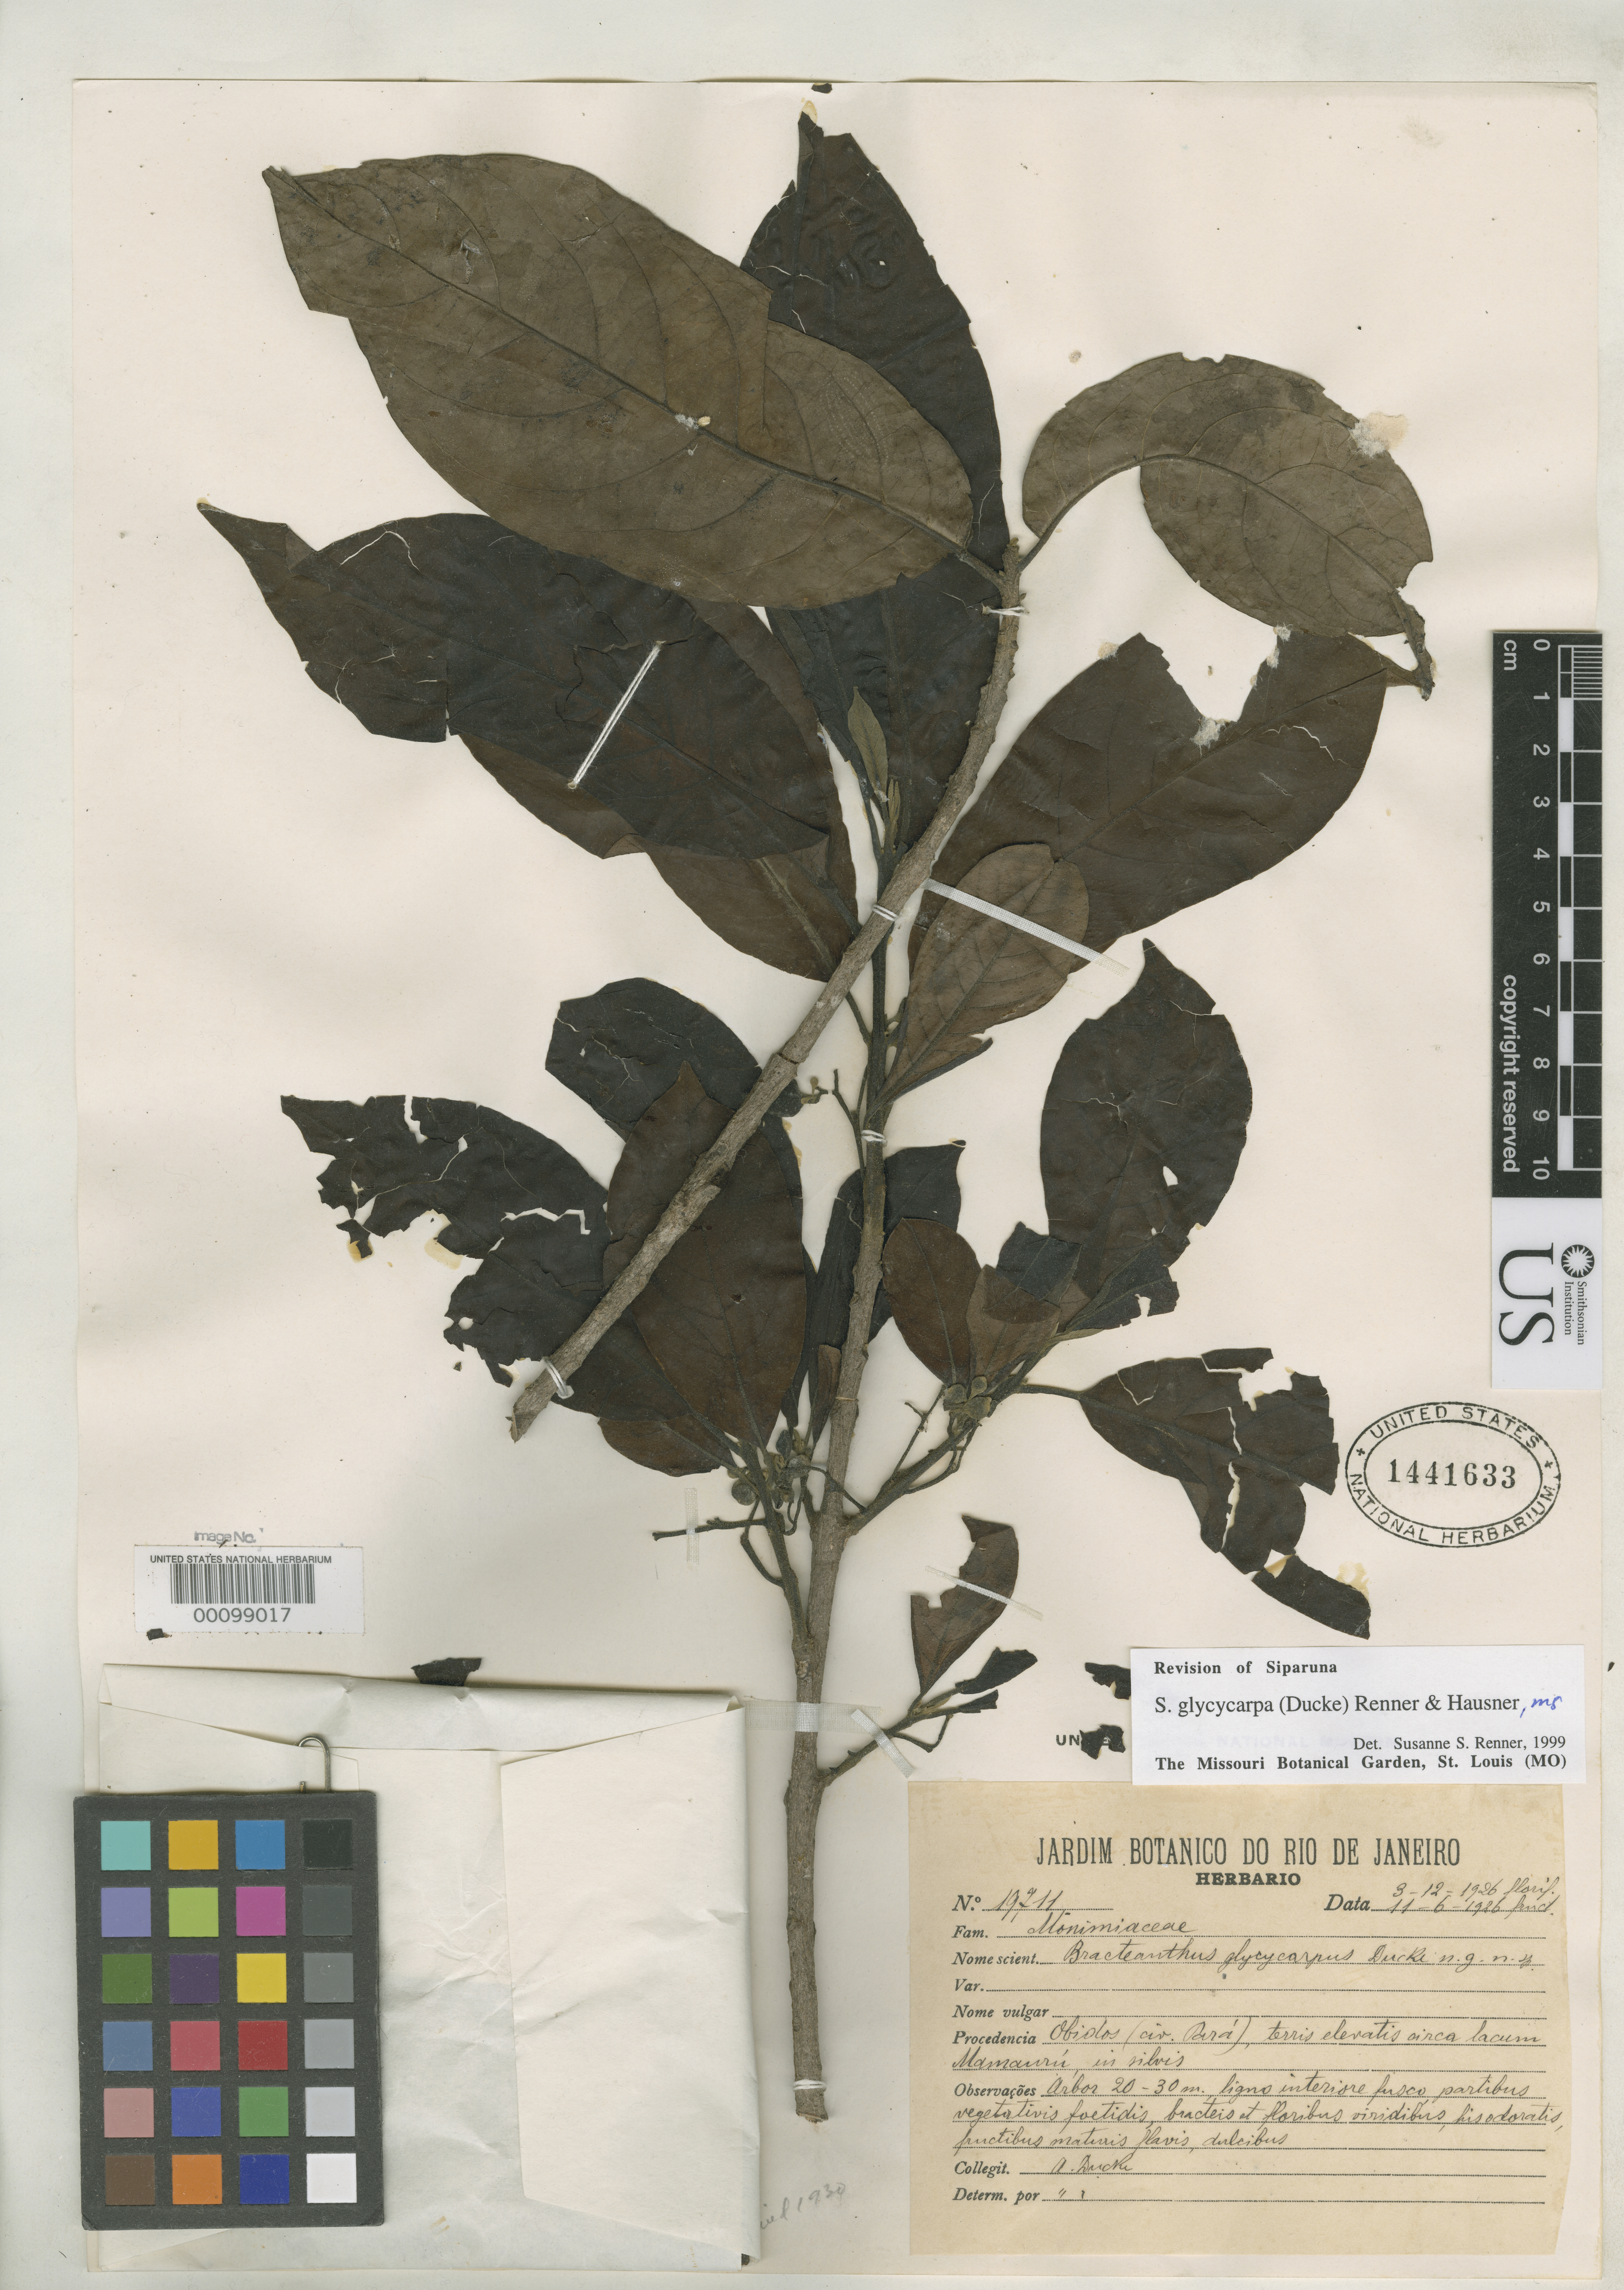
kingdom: Plantae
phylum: Tracheophyta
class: Magnoliopsida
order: Laurales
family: Siparunaceae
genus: Bracteanthus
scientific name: Bracteanthus glycycarpus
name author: Ducke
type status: Type Collection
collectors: A. Ducke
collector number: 19711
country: Brazil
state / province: Pará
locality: Obidos.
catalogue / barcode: US 1441633